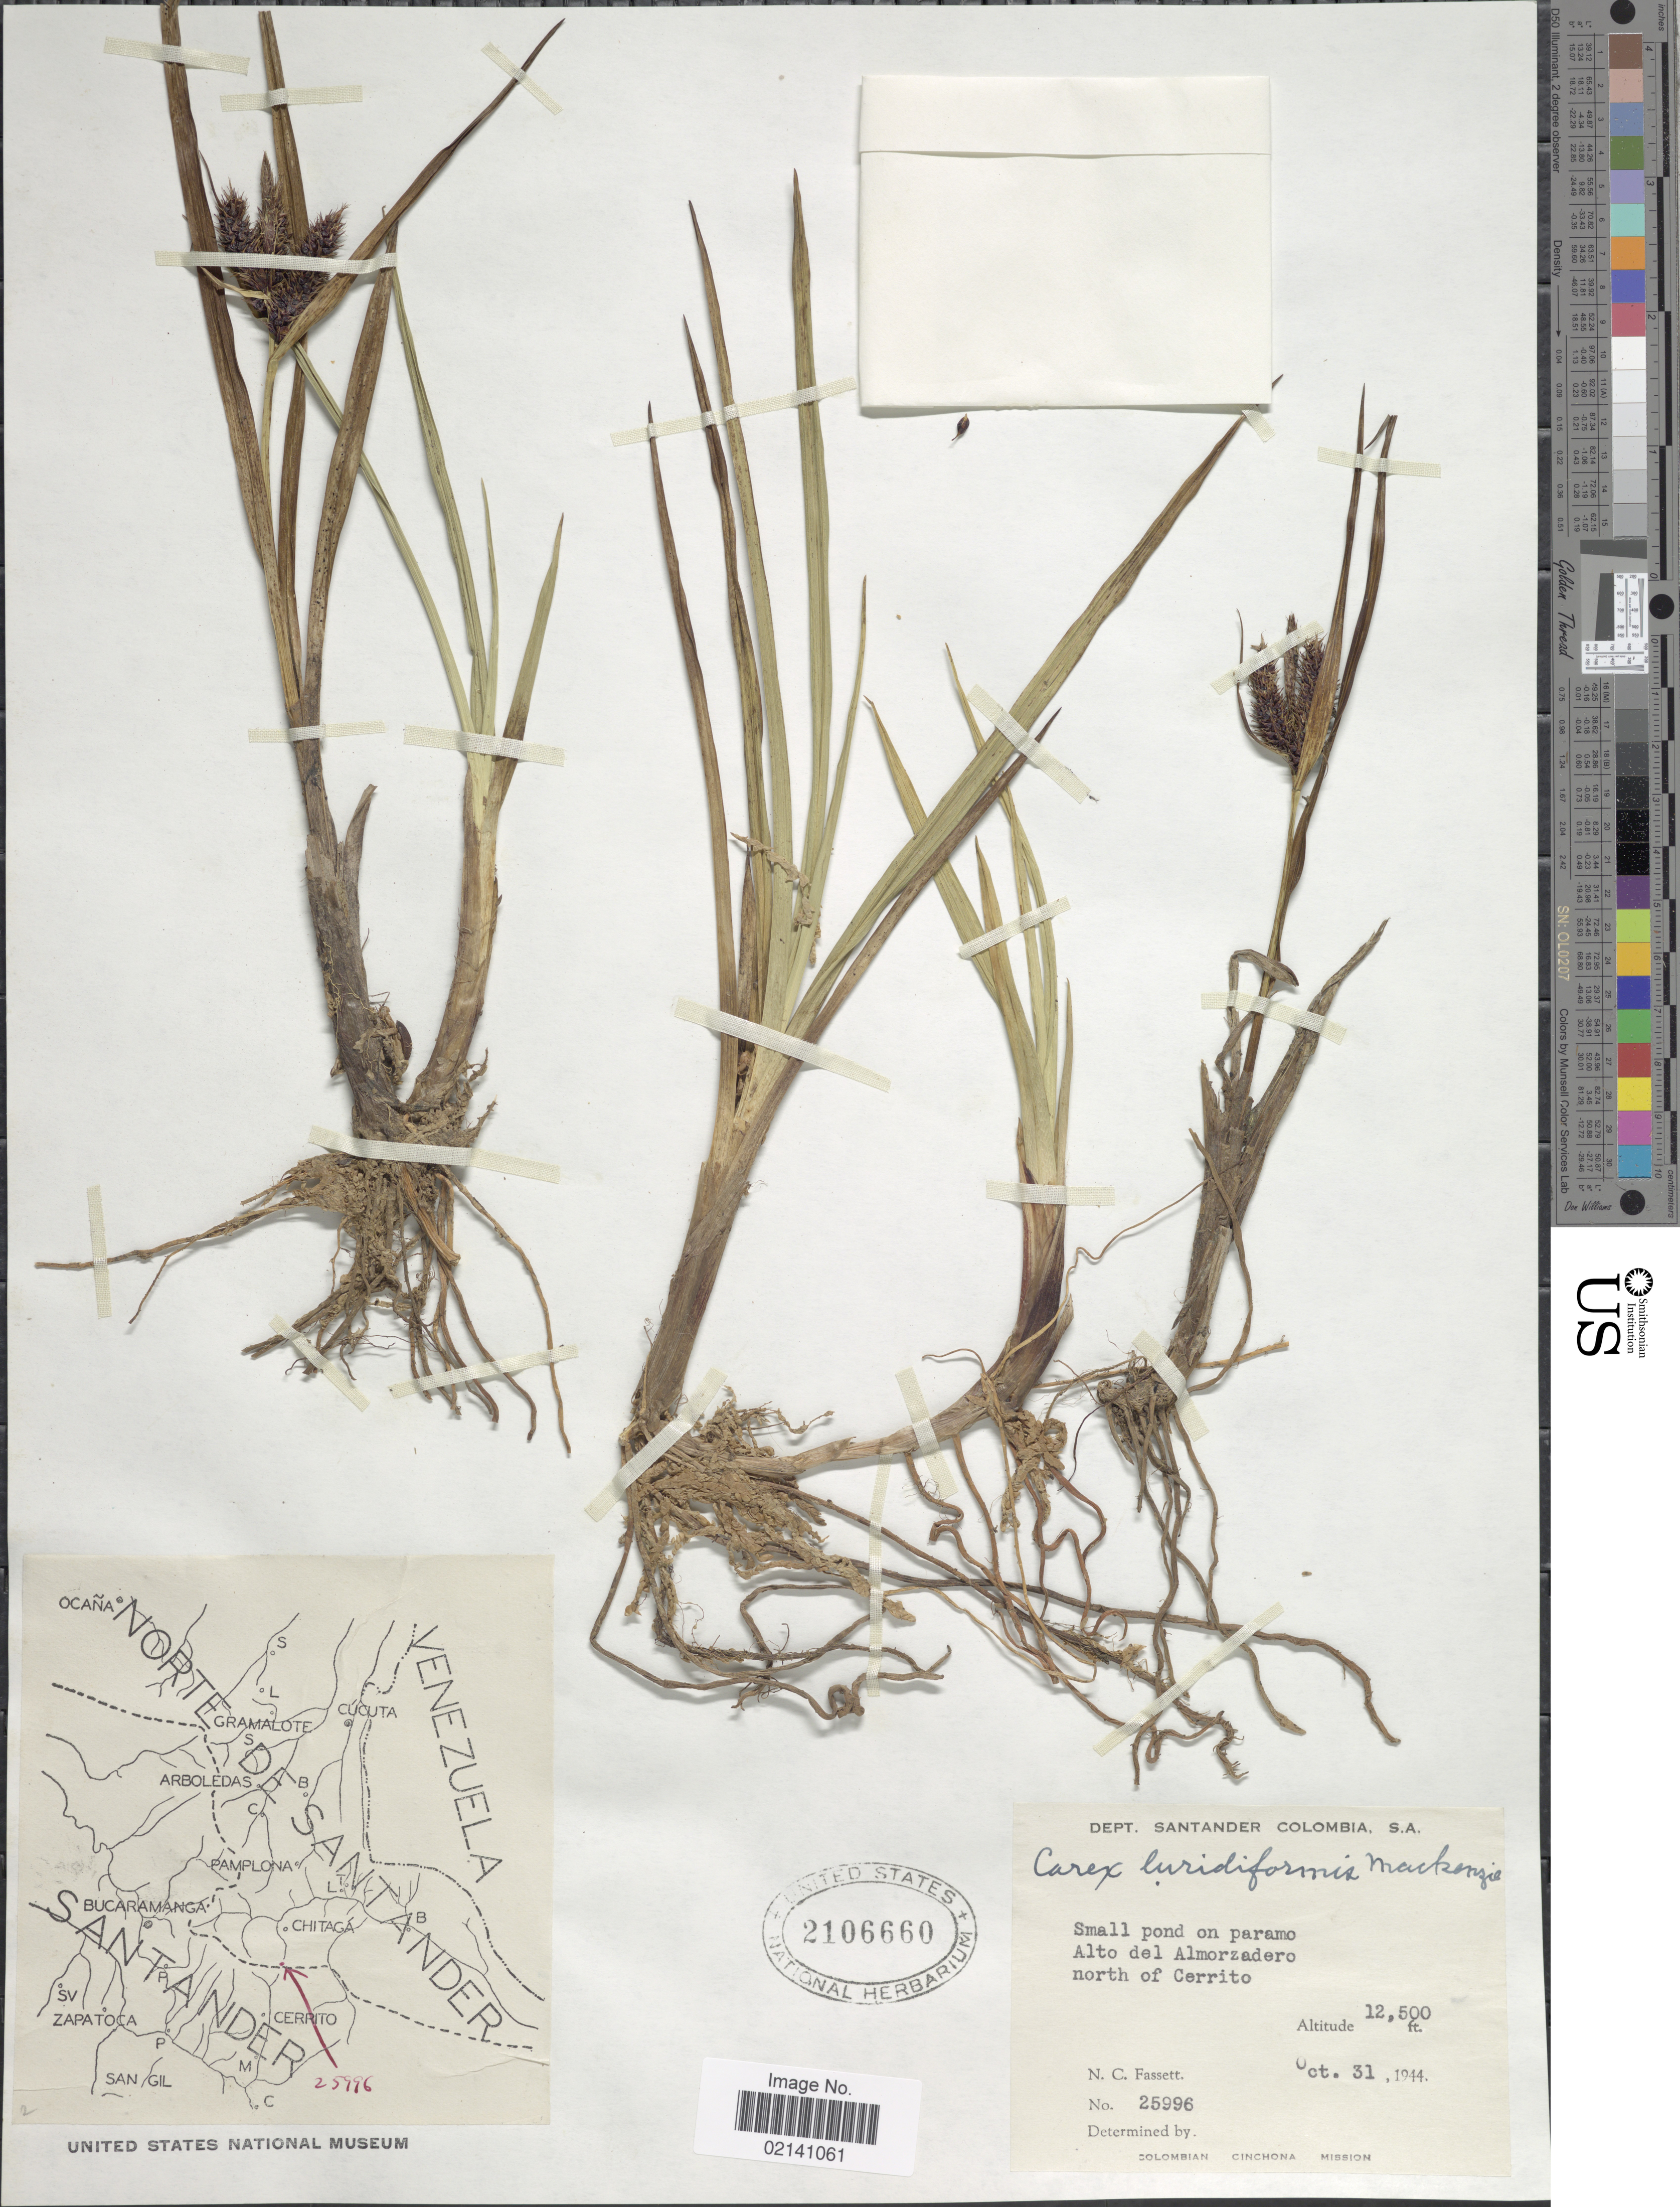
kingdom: Plantae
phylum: Tracheophyta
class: Liliopsida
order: Poales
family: Cyperaceae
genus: Carex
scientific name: Carex purpurea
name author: Boott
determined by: Jimnéz-Mejias, Pedro, (UPOS), Universidad Pablo de Olavide (SPAIN)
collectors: N. C. Fassett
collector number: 25996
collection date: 1944-10-31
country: Colombia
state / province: Santander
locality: Dept. Santander Colombia, Small pond on paramo Alto del Almorzadero north of Cerrito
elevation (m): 3810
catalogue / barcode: US 2106660